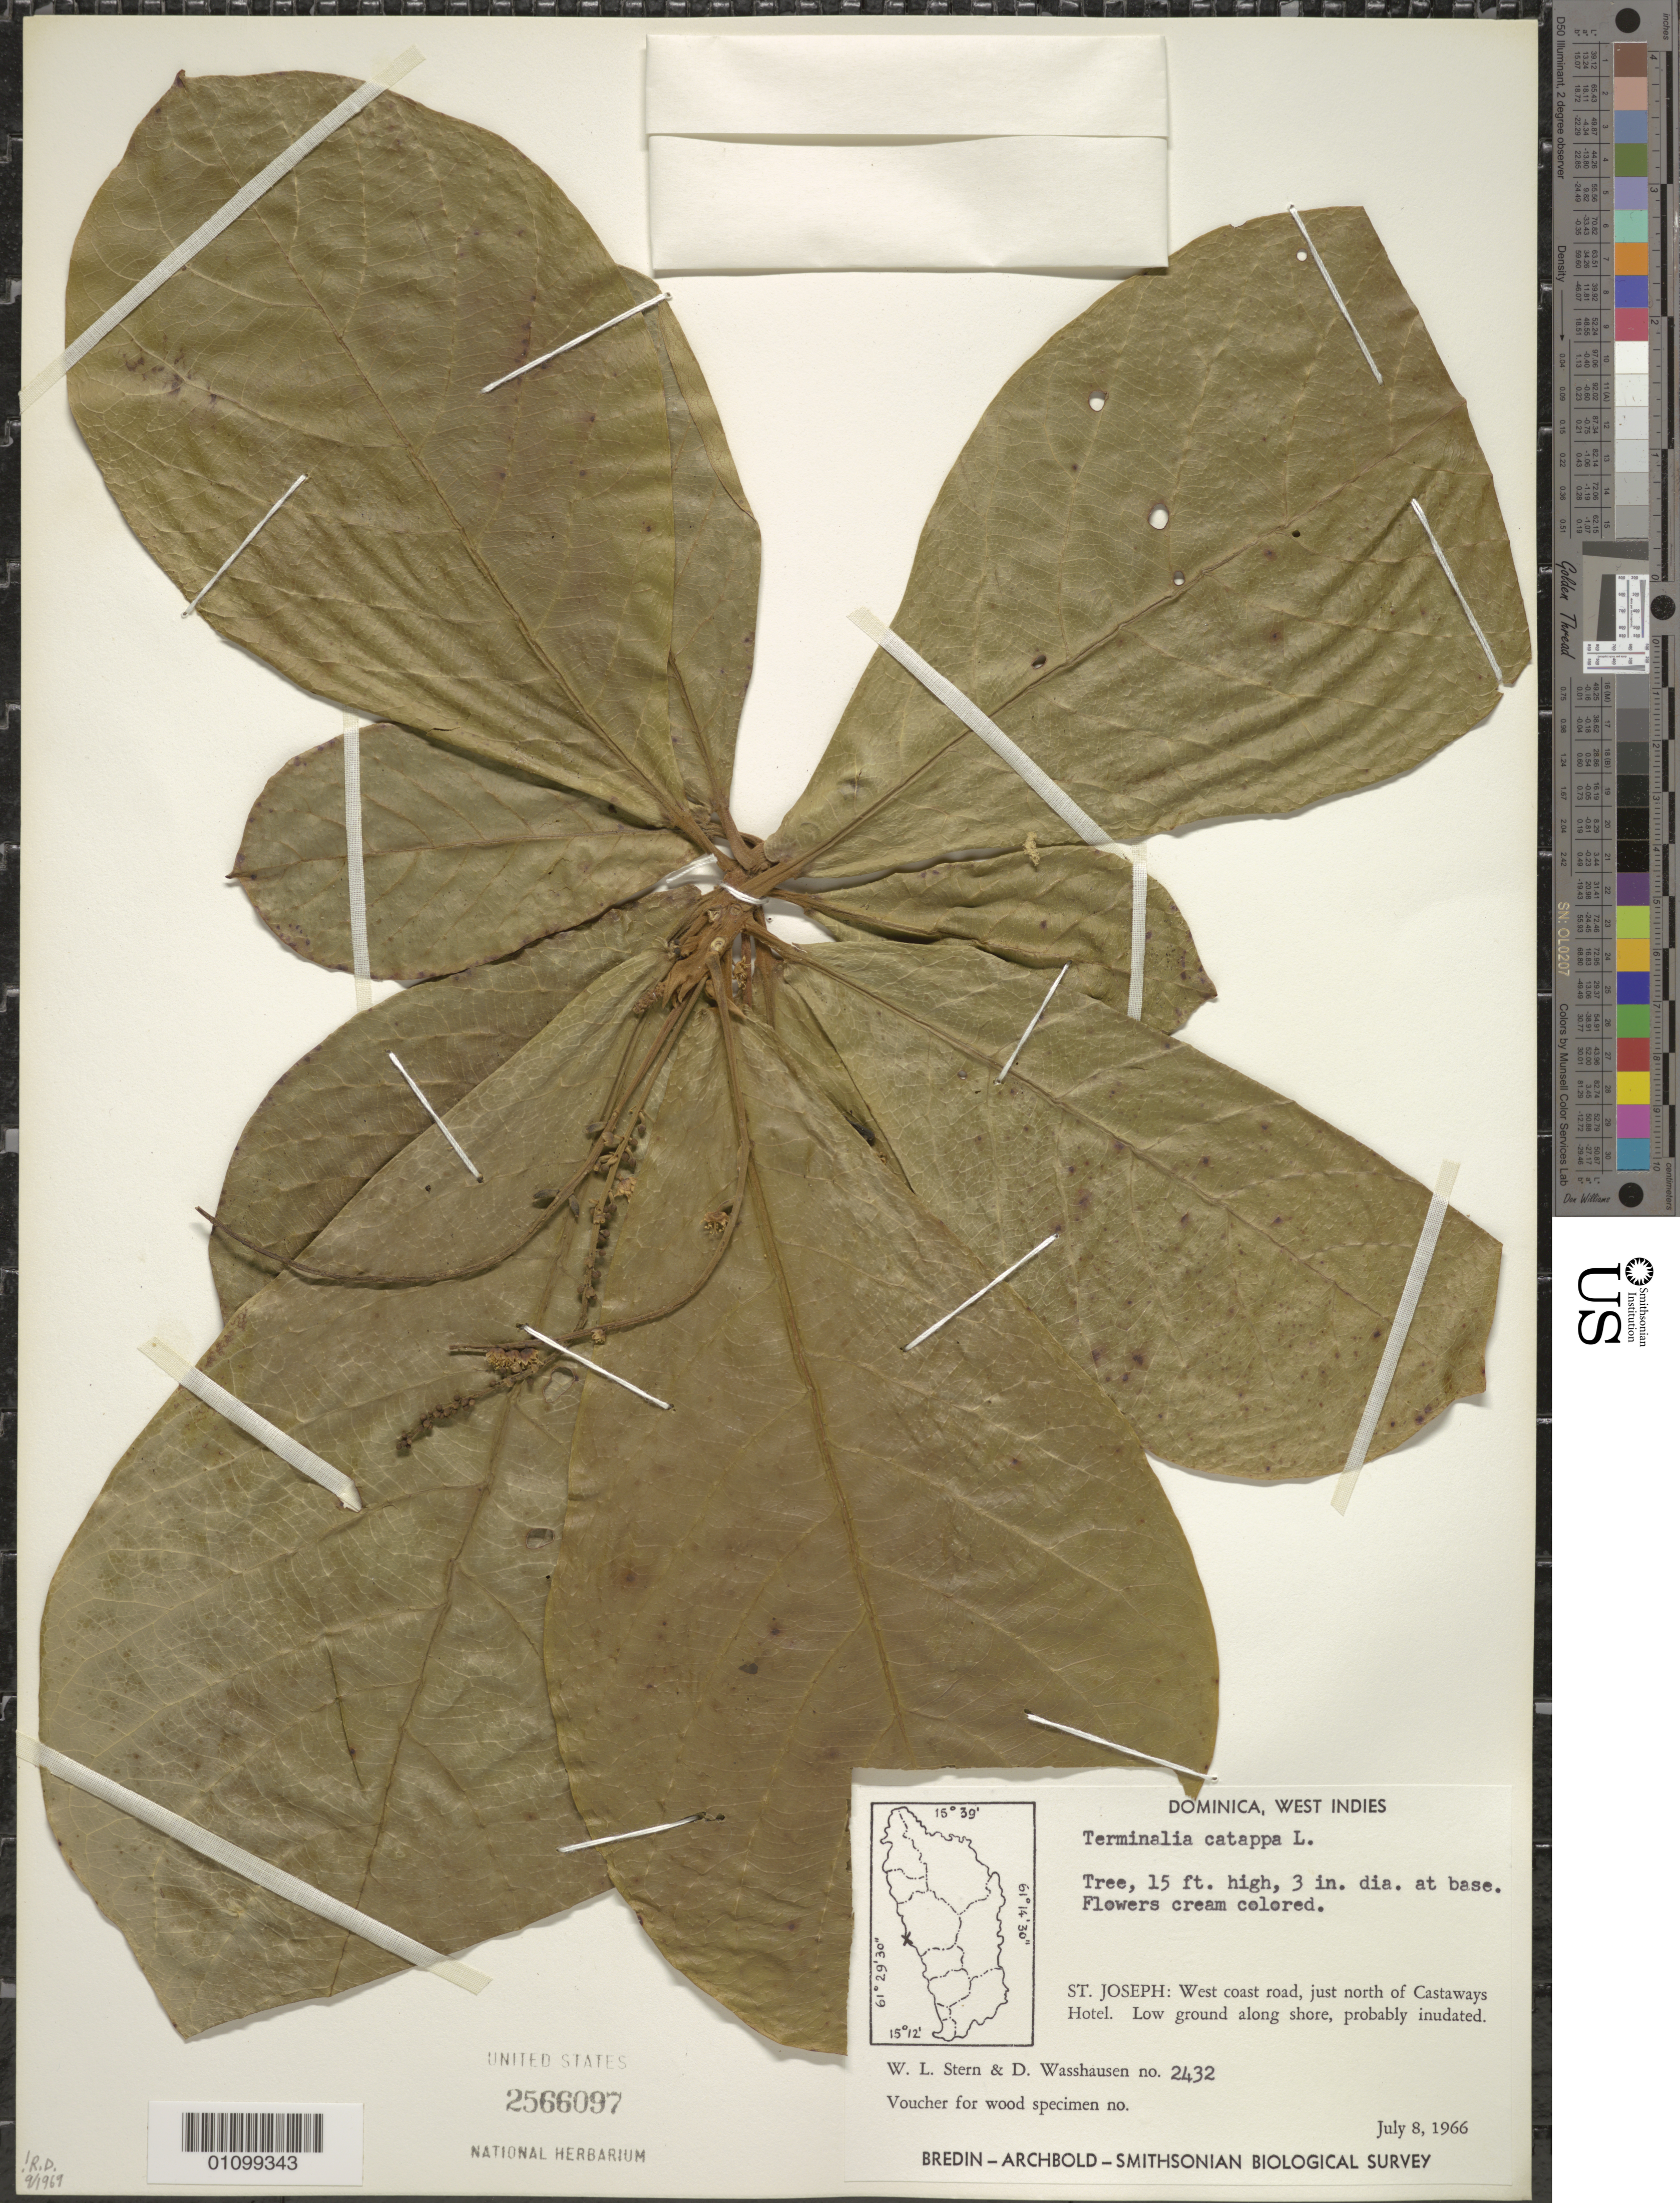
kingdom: Plantae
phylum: Tracheophyta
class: Magnoliopsida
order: Myrtales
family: Combretaceae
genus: Terminalia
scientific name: Terminalia catappa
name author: L.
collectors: W. L. Stern, W. L. Stern & D. C. Wasshausen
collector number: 2432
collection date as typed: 08 Jul 1966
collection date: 1966-07-08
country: Dominica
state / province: St. Joseph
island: Dominica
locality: West Coast road, just S of Castaways Hotel. Low ground along shore, probably inudated.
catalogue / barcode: US 2566097